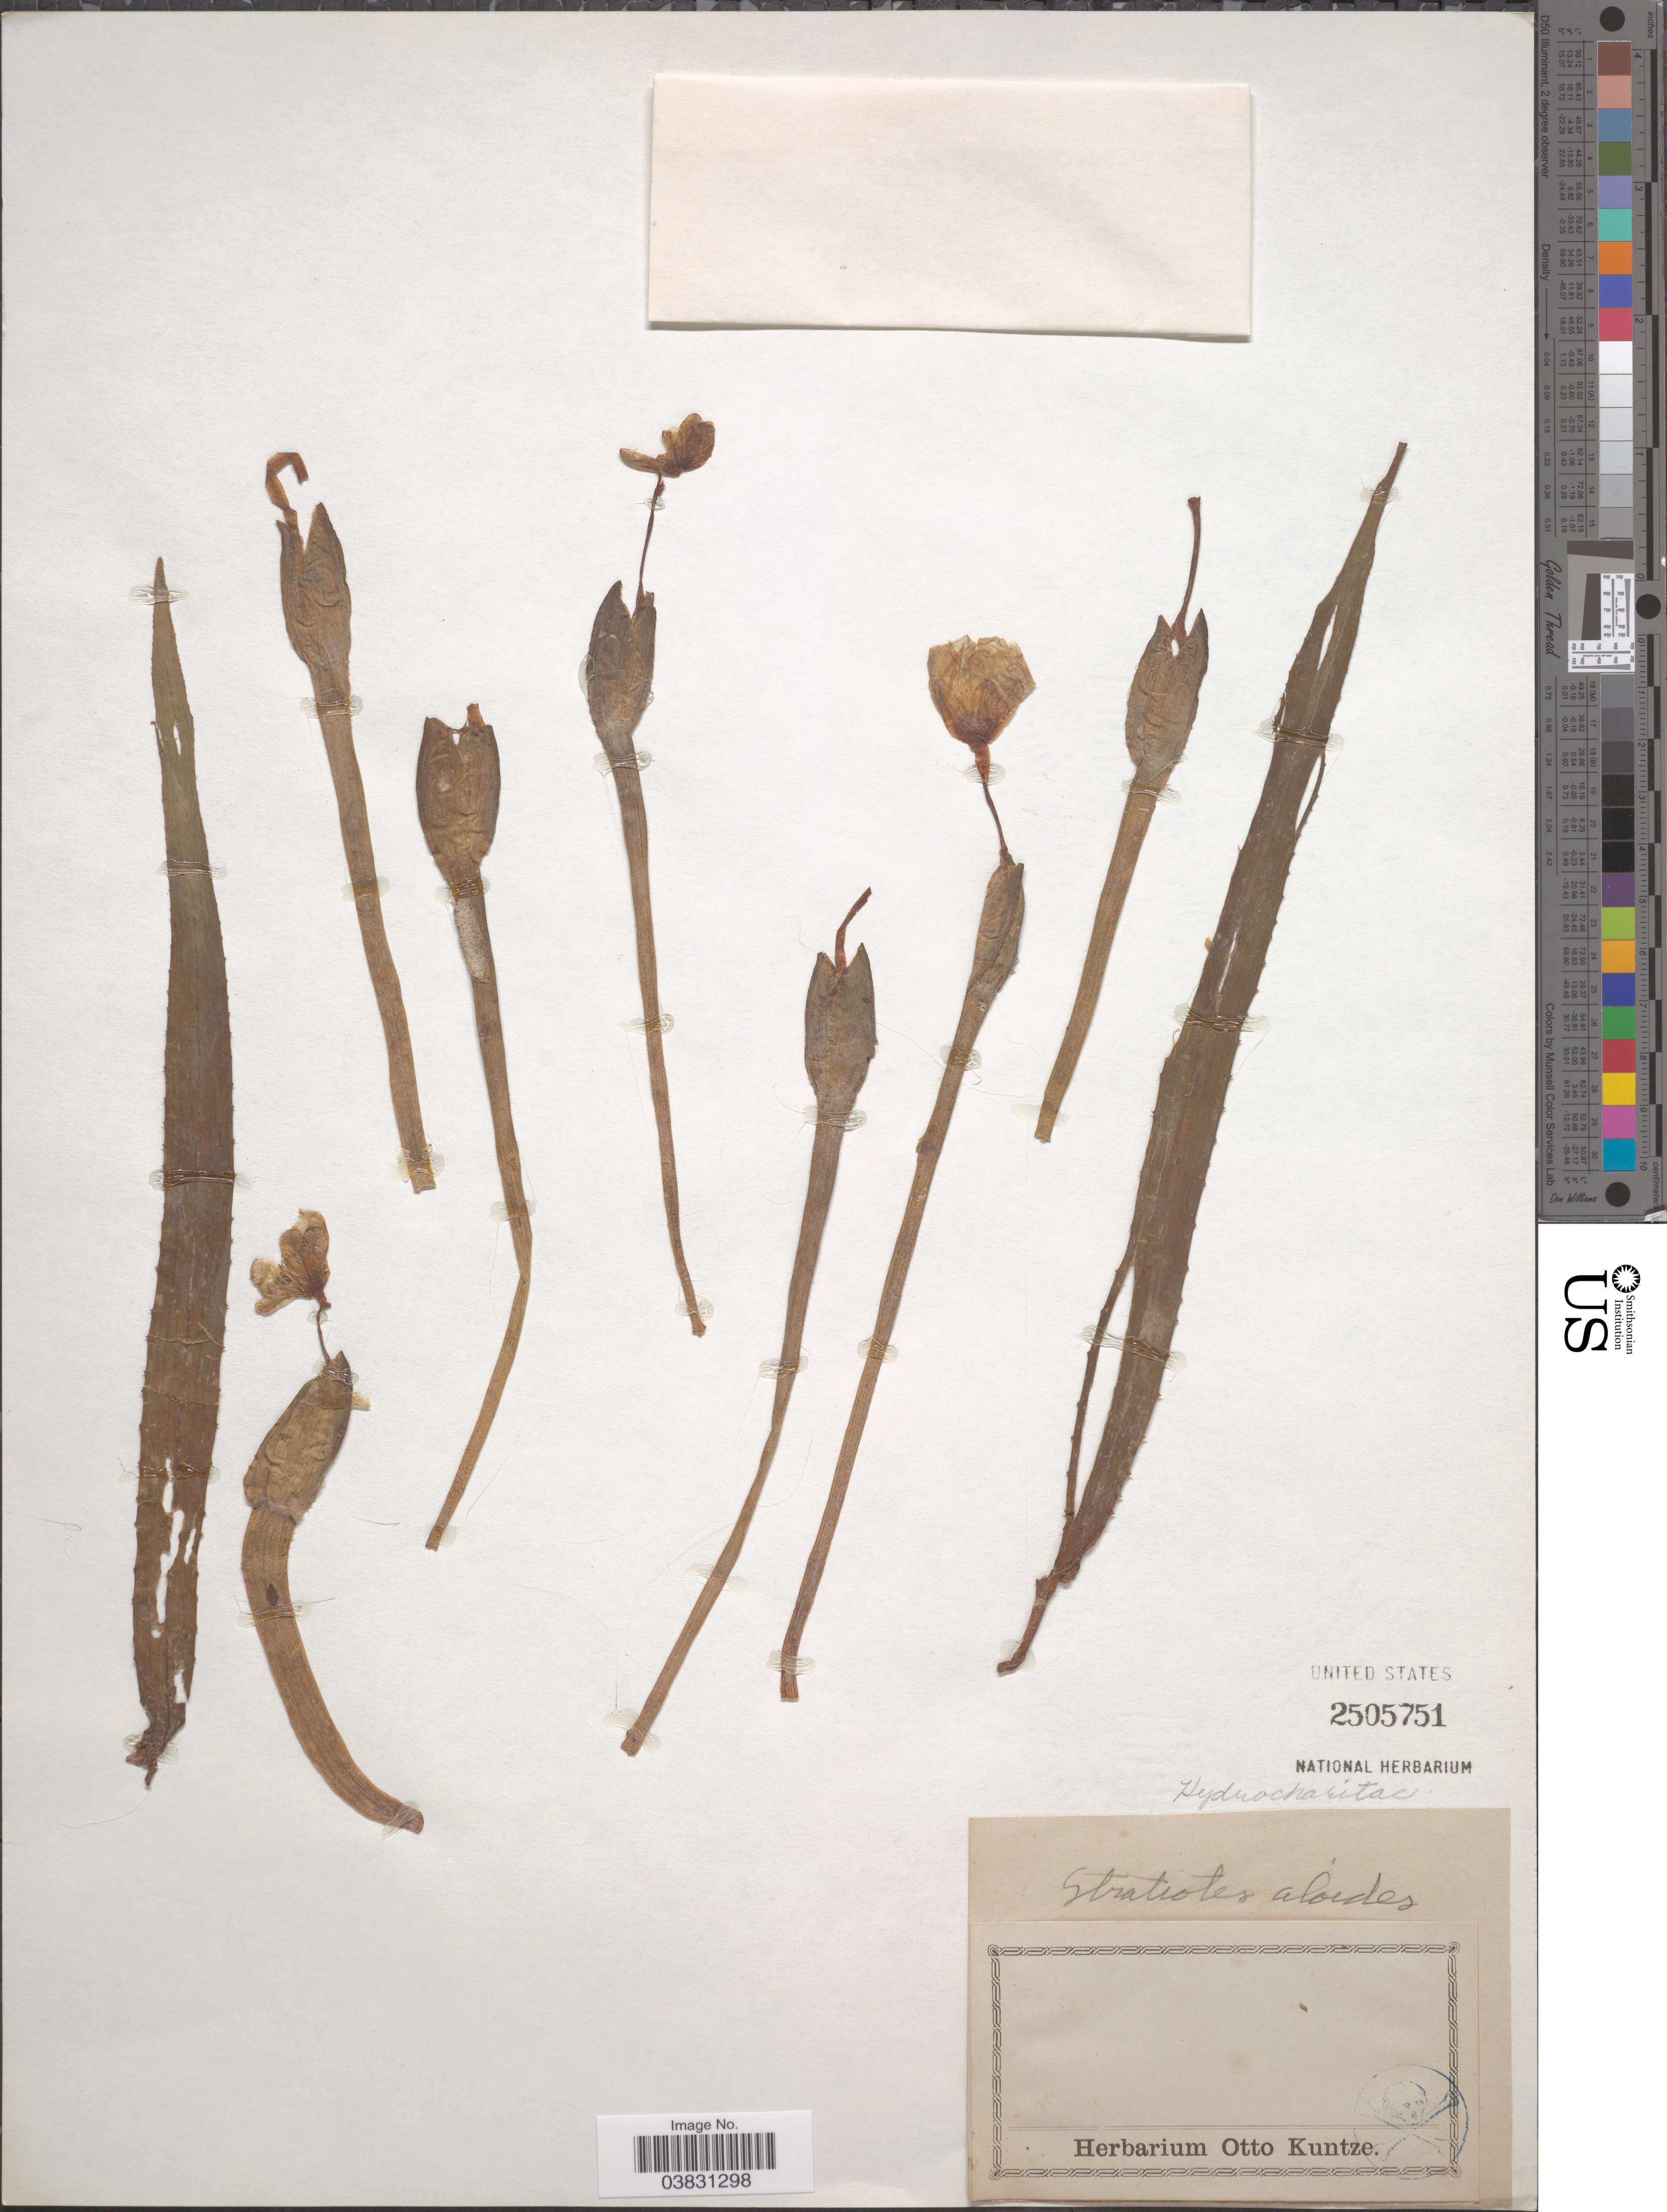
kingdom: Plantae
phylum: Tracheophyta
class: Liliopsida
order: Alismatales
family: Hydrocharitaceae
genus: Stratiotes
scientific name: Stratiotes aloides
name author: L.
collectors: ex herb. Otto Kuntze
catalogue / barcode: US 2505751